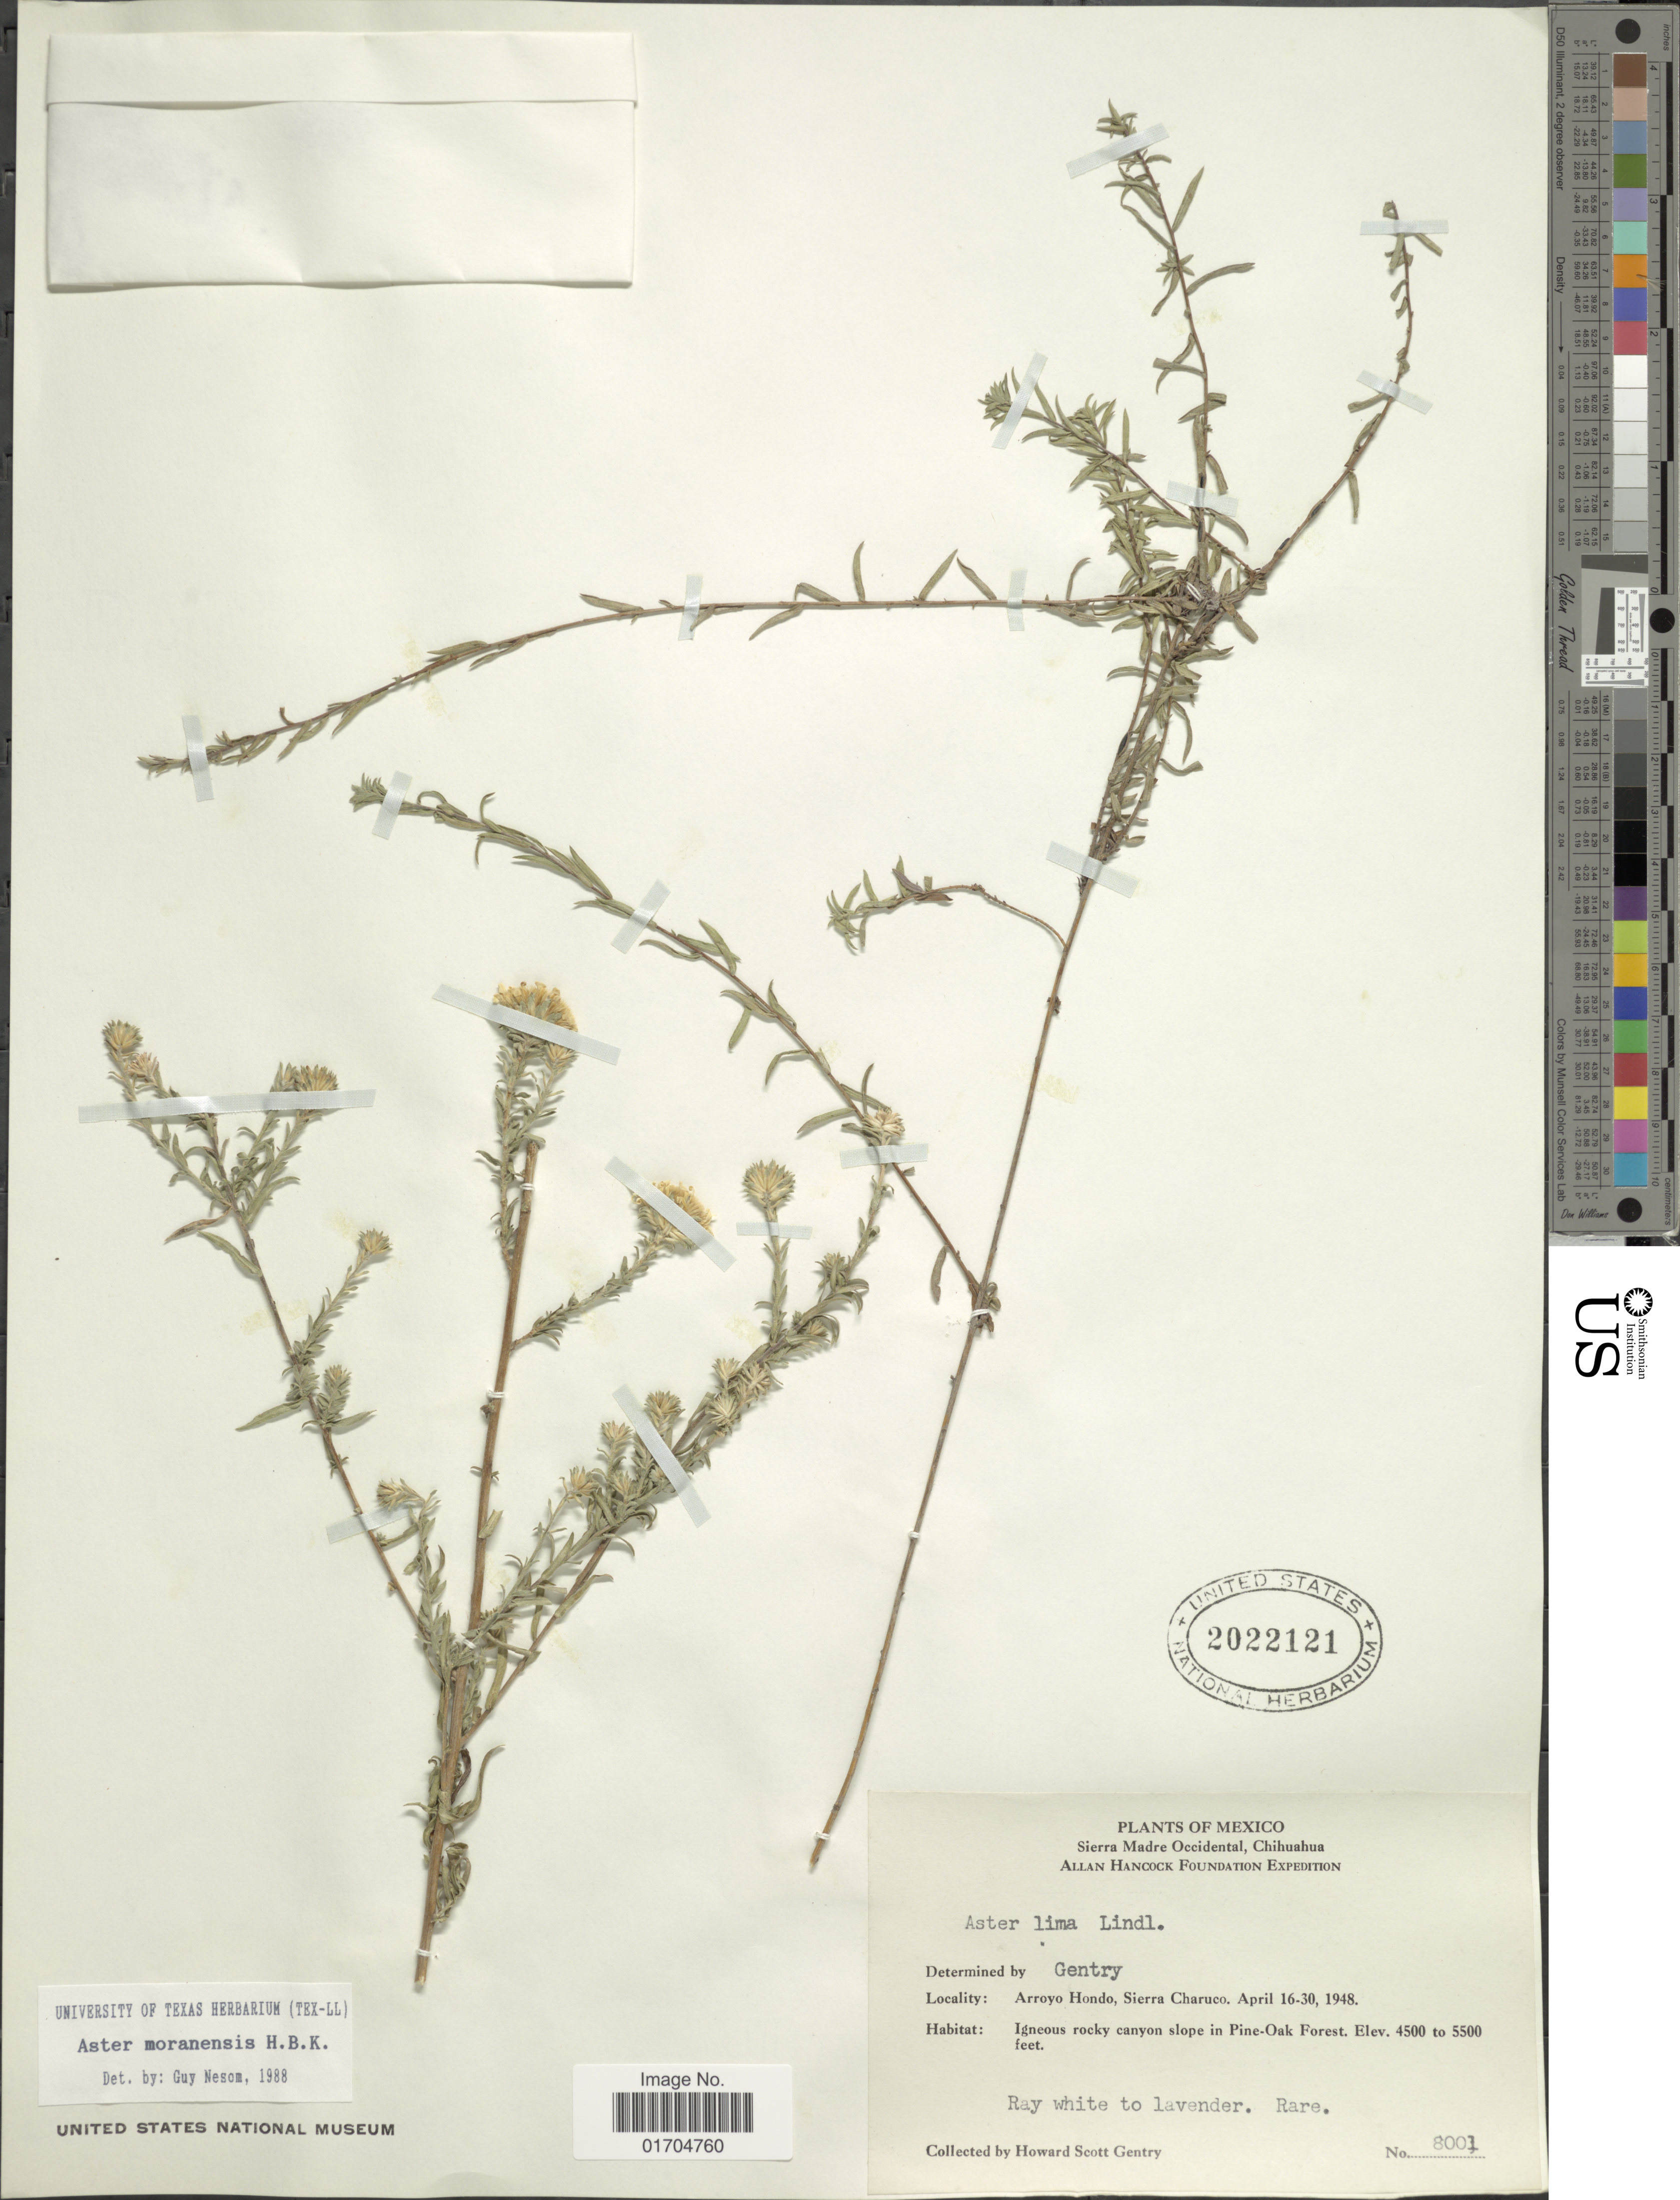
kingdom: Plantae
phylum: Tracheophyta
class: Magnoliopsida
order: Asterales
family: Asteraceae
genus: Symphyotrichum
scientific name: Symphyotrichum moranense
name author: (Kunth) G.L. Nesom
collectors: H. S. Gentry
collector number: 8001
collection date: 1948-04-16/1948-04-30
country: Mexico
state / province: Chihuahua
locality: Sierra Madre Occidental, Arroyo Hondo, Sierra Charuco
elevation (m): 1372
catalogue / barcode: US 2022121